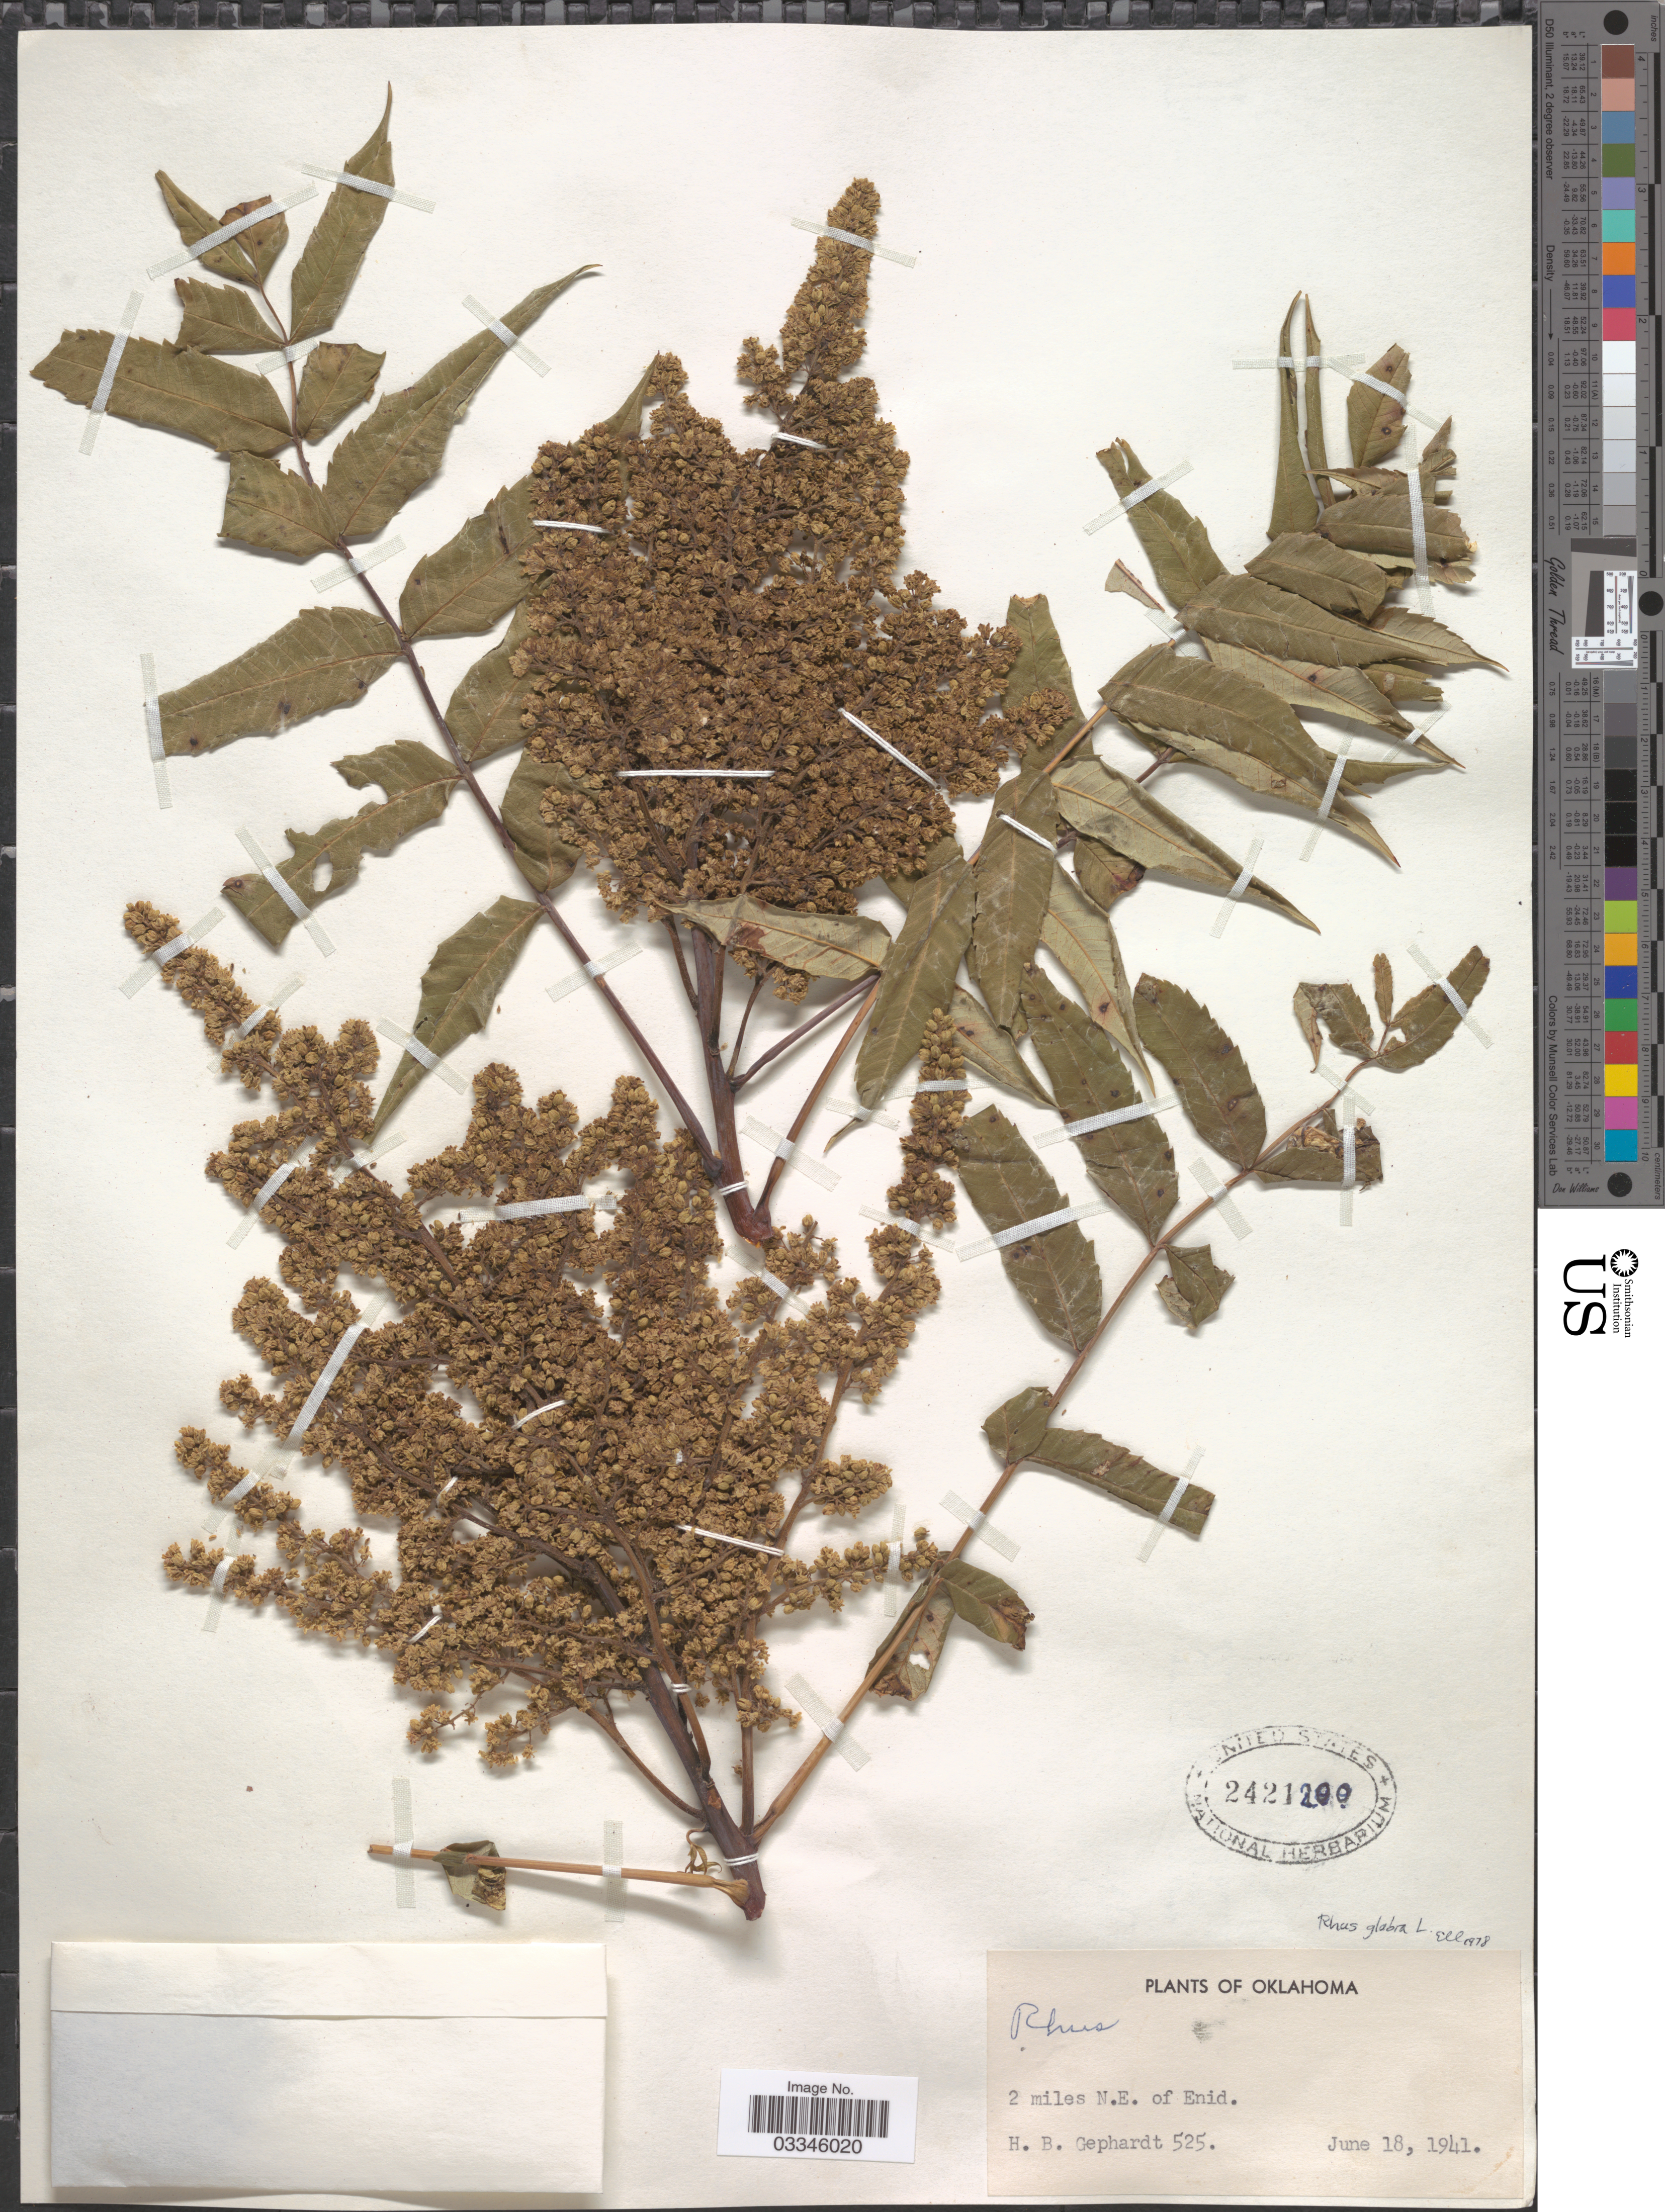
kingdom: Plantae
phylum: Tracheophyta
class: Magnoliopsida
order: Sapindales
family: Anacardiaceae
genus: Rhus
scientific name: Rhus glabra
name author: L.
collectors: H. Gephardt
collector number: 525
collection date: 1941-06-18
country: United States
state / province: Oklahoma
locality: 2 miles N.E. of Enid.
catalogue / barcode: US 2421200